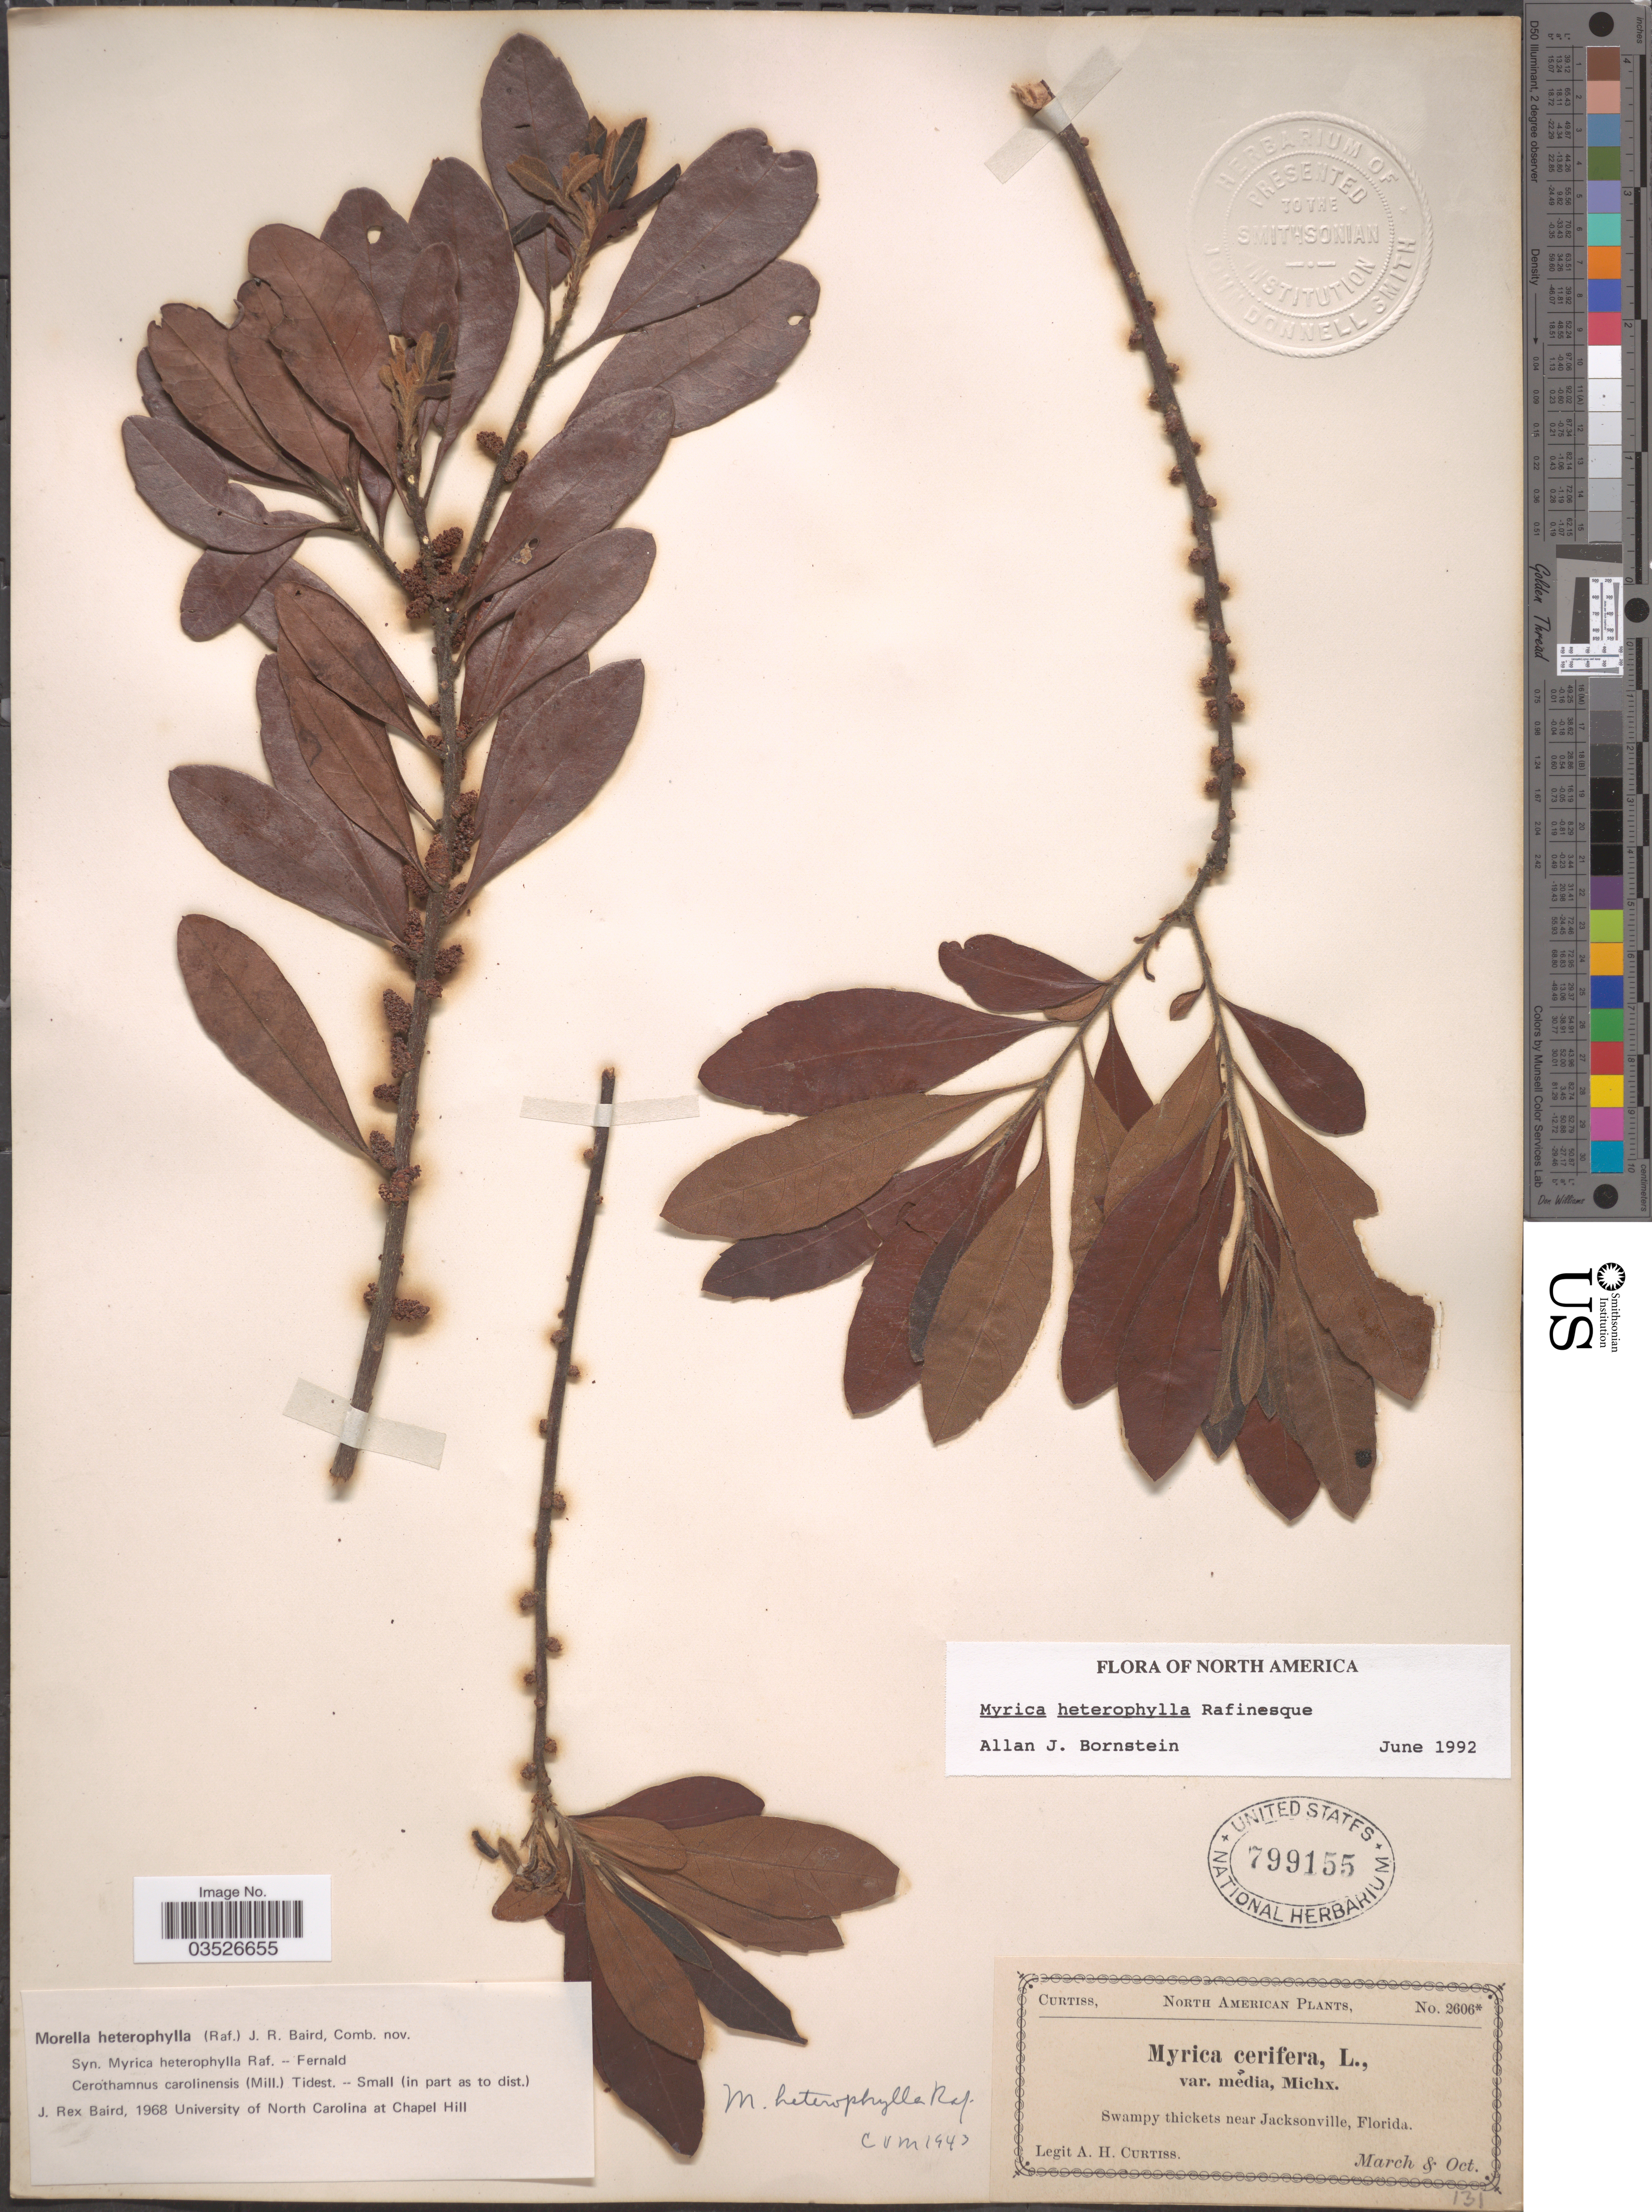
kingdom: Plantae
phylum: Tracheophyta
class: Magnoliopsida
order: Fagales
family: Myricaceae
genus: Morella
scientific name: Morella caroliniensis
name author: (Mill.) Small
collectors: A. H. Curtiss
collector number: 2606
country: United States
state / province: Florida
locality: Near Jacksonville.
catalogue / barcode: US 799155